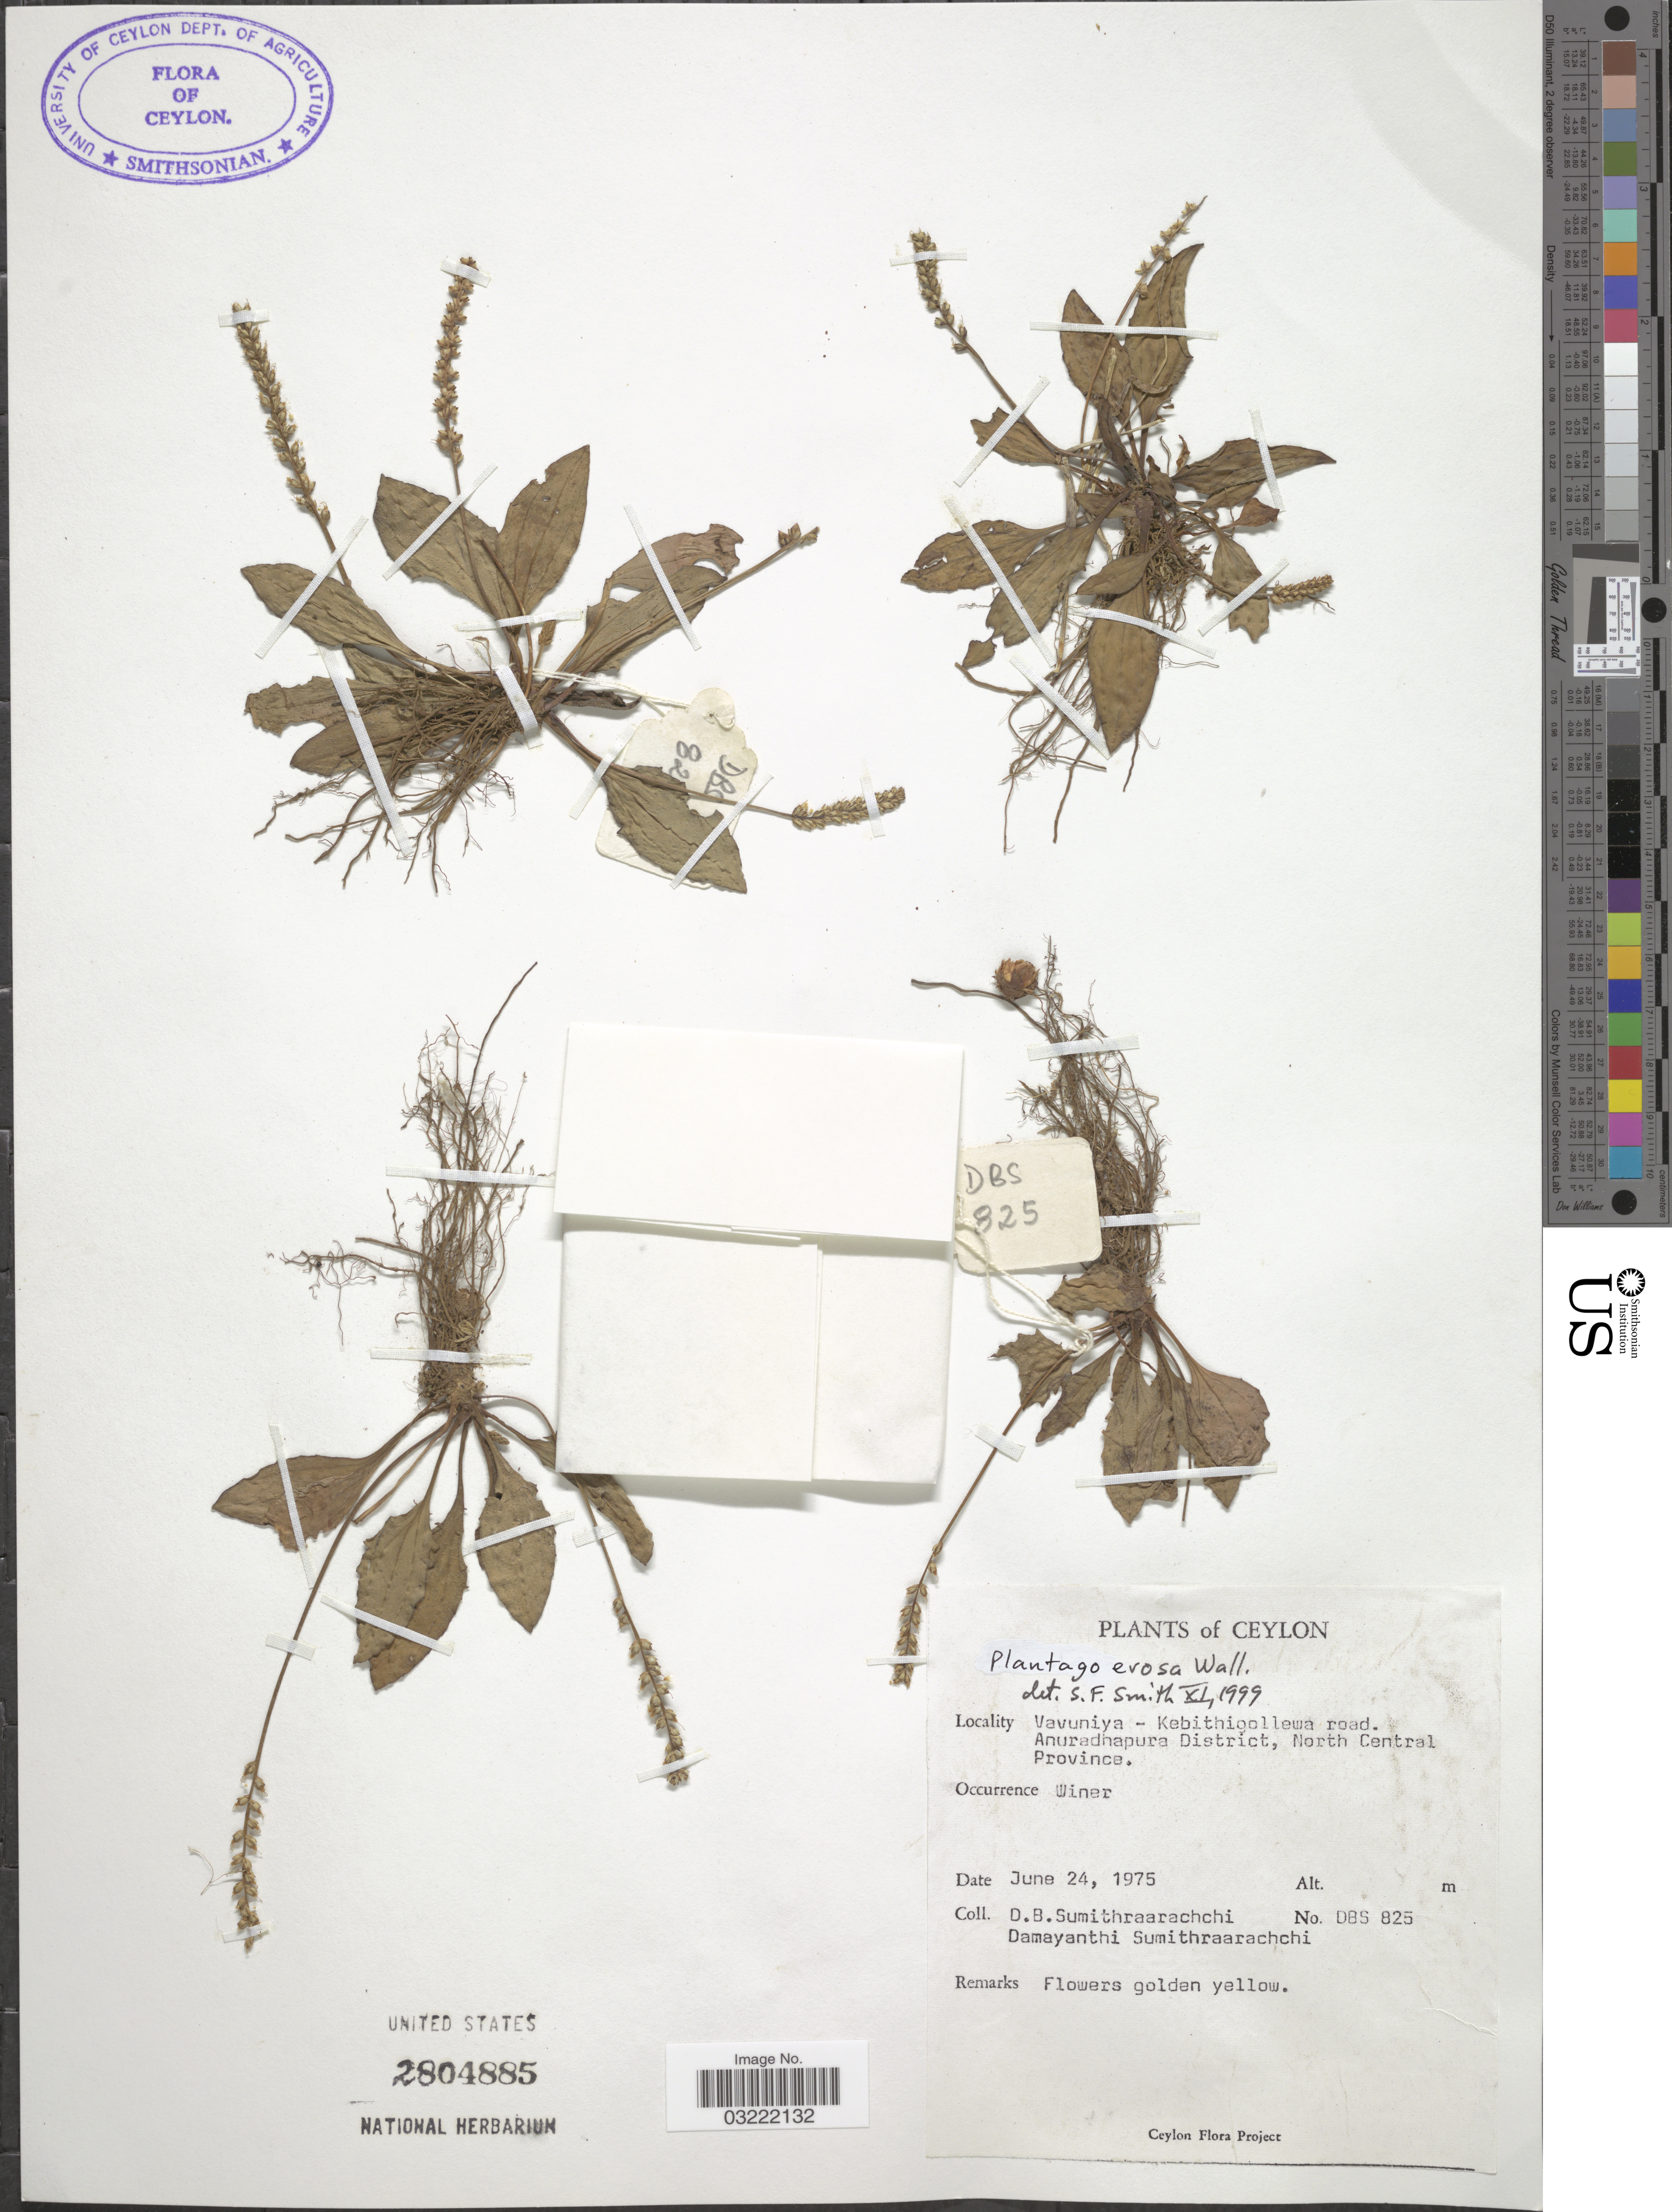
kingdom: Plantae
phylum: Tracheophyta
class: Magnoliopsida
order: Lamiales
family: Plantaginaceae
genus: Plantago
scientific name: Plantago erosa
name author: Wall.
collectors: D. B. Sumithraarachchi & D. Sumithraarachchi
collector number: DBS825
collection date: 1975-06-24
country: Sri Lanka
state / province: North Central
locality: Ceylon. Vavuniya - Kebithioollewa road. Anuradhapura District.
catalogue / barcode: US 2804885